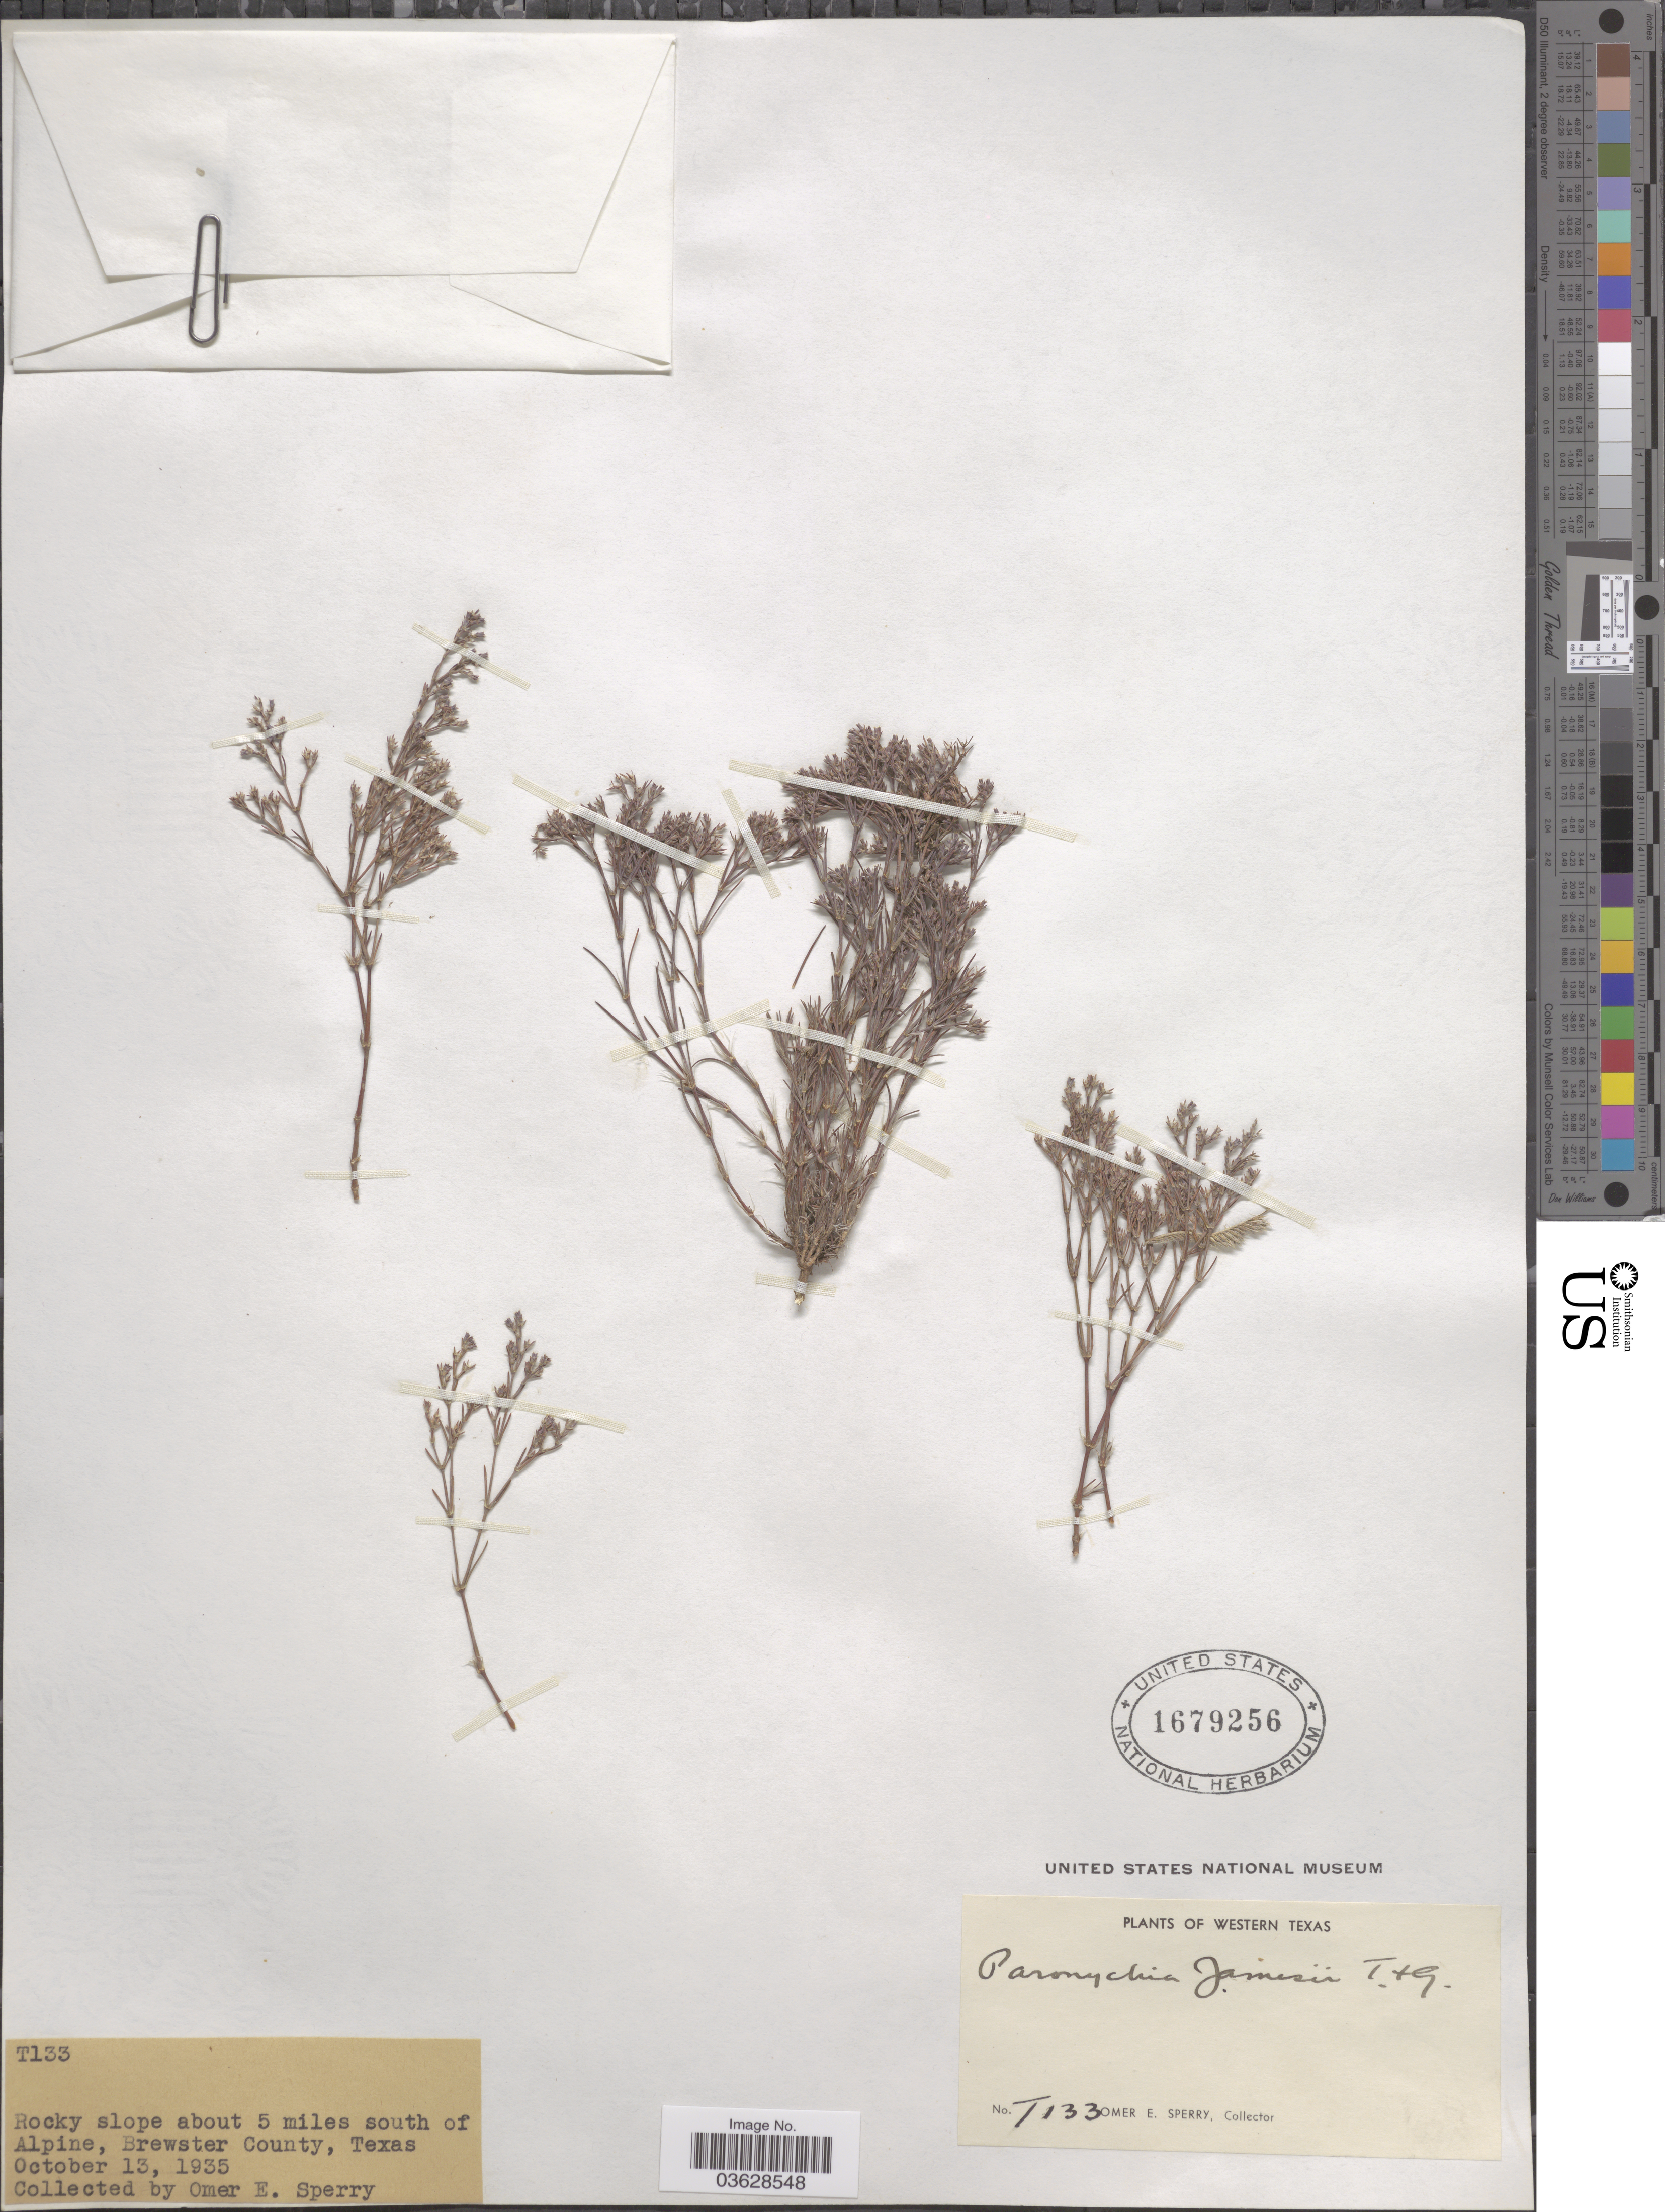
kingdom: Plantae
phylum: Tracheophyta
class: Magnoliopsida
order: Caryophyllales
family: Caryophyllaceae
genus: Paronychia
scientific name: Paronychia jamesii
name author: Torr. & A. Gray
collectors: O. E. Sperry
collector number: T133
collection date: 1935-10-13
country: United States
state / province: Texas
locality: Rocky slope about 5 miles south of Alpine, Brewster County.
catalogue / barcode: US 1679256